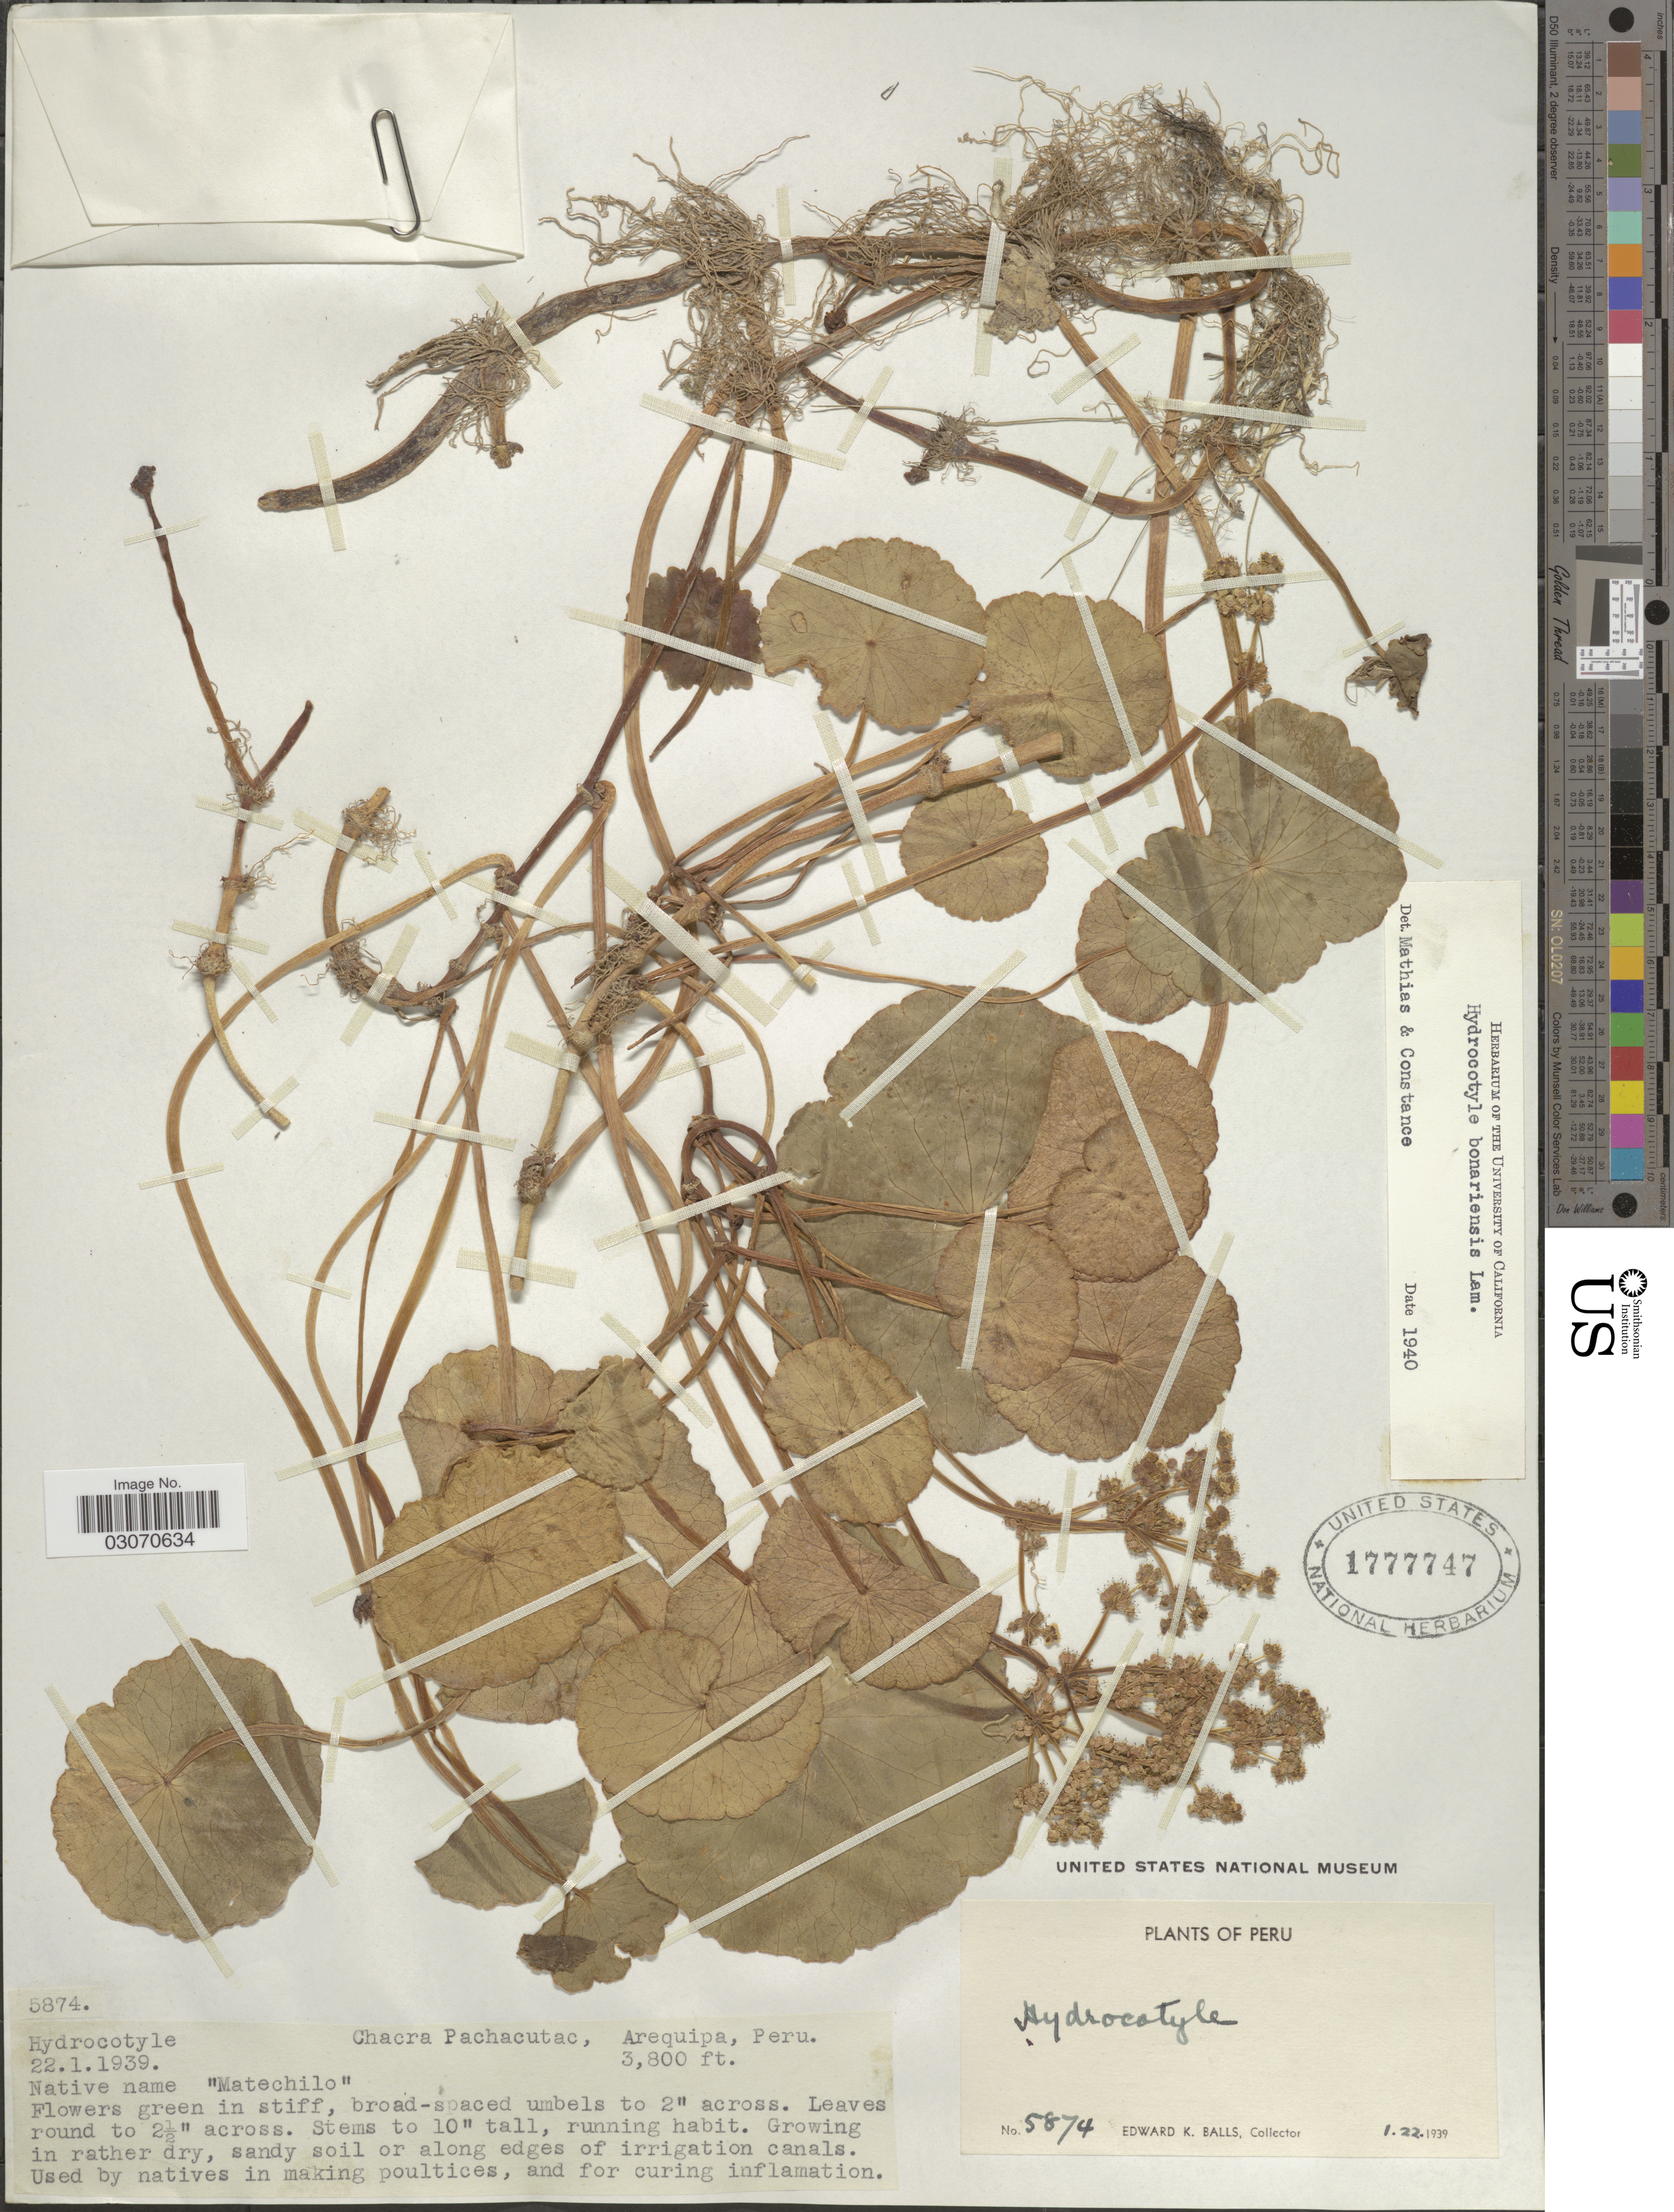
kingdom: Plantae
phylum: Tracheophyta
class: Magnoliopsida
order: Apiales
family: Araliaceae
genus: Hydrocotyle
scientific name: Hydrocotyle bonariensis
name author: Lam.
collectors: E. K. Balls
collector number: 5874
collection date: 1939-01-22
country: Peru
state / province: Arequipa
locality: Chacra Pachacutac.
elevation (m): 1158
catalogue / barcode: US 1777747